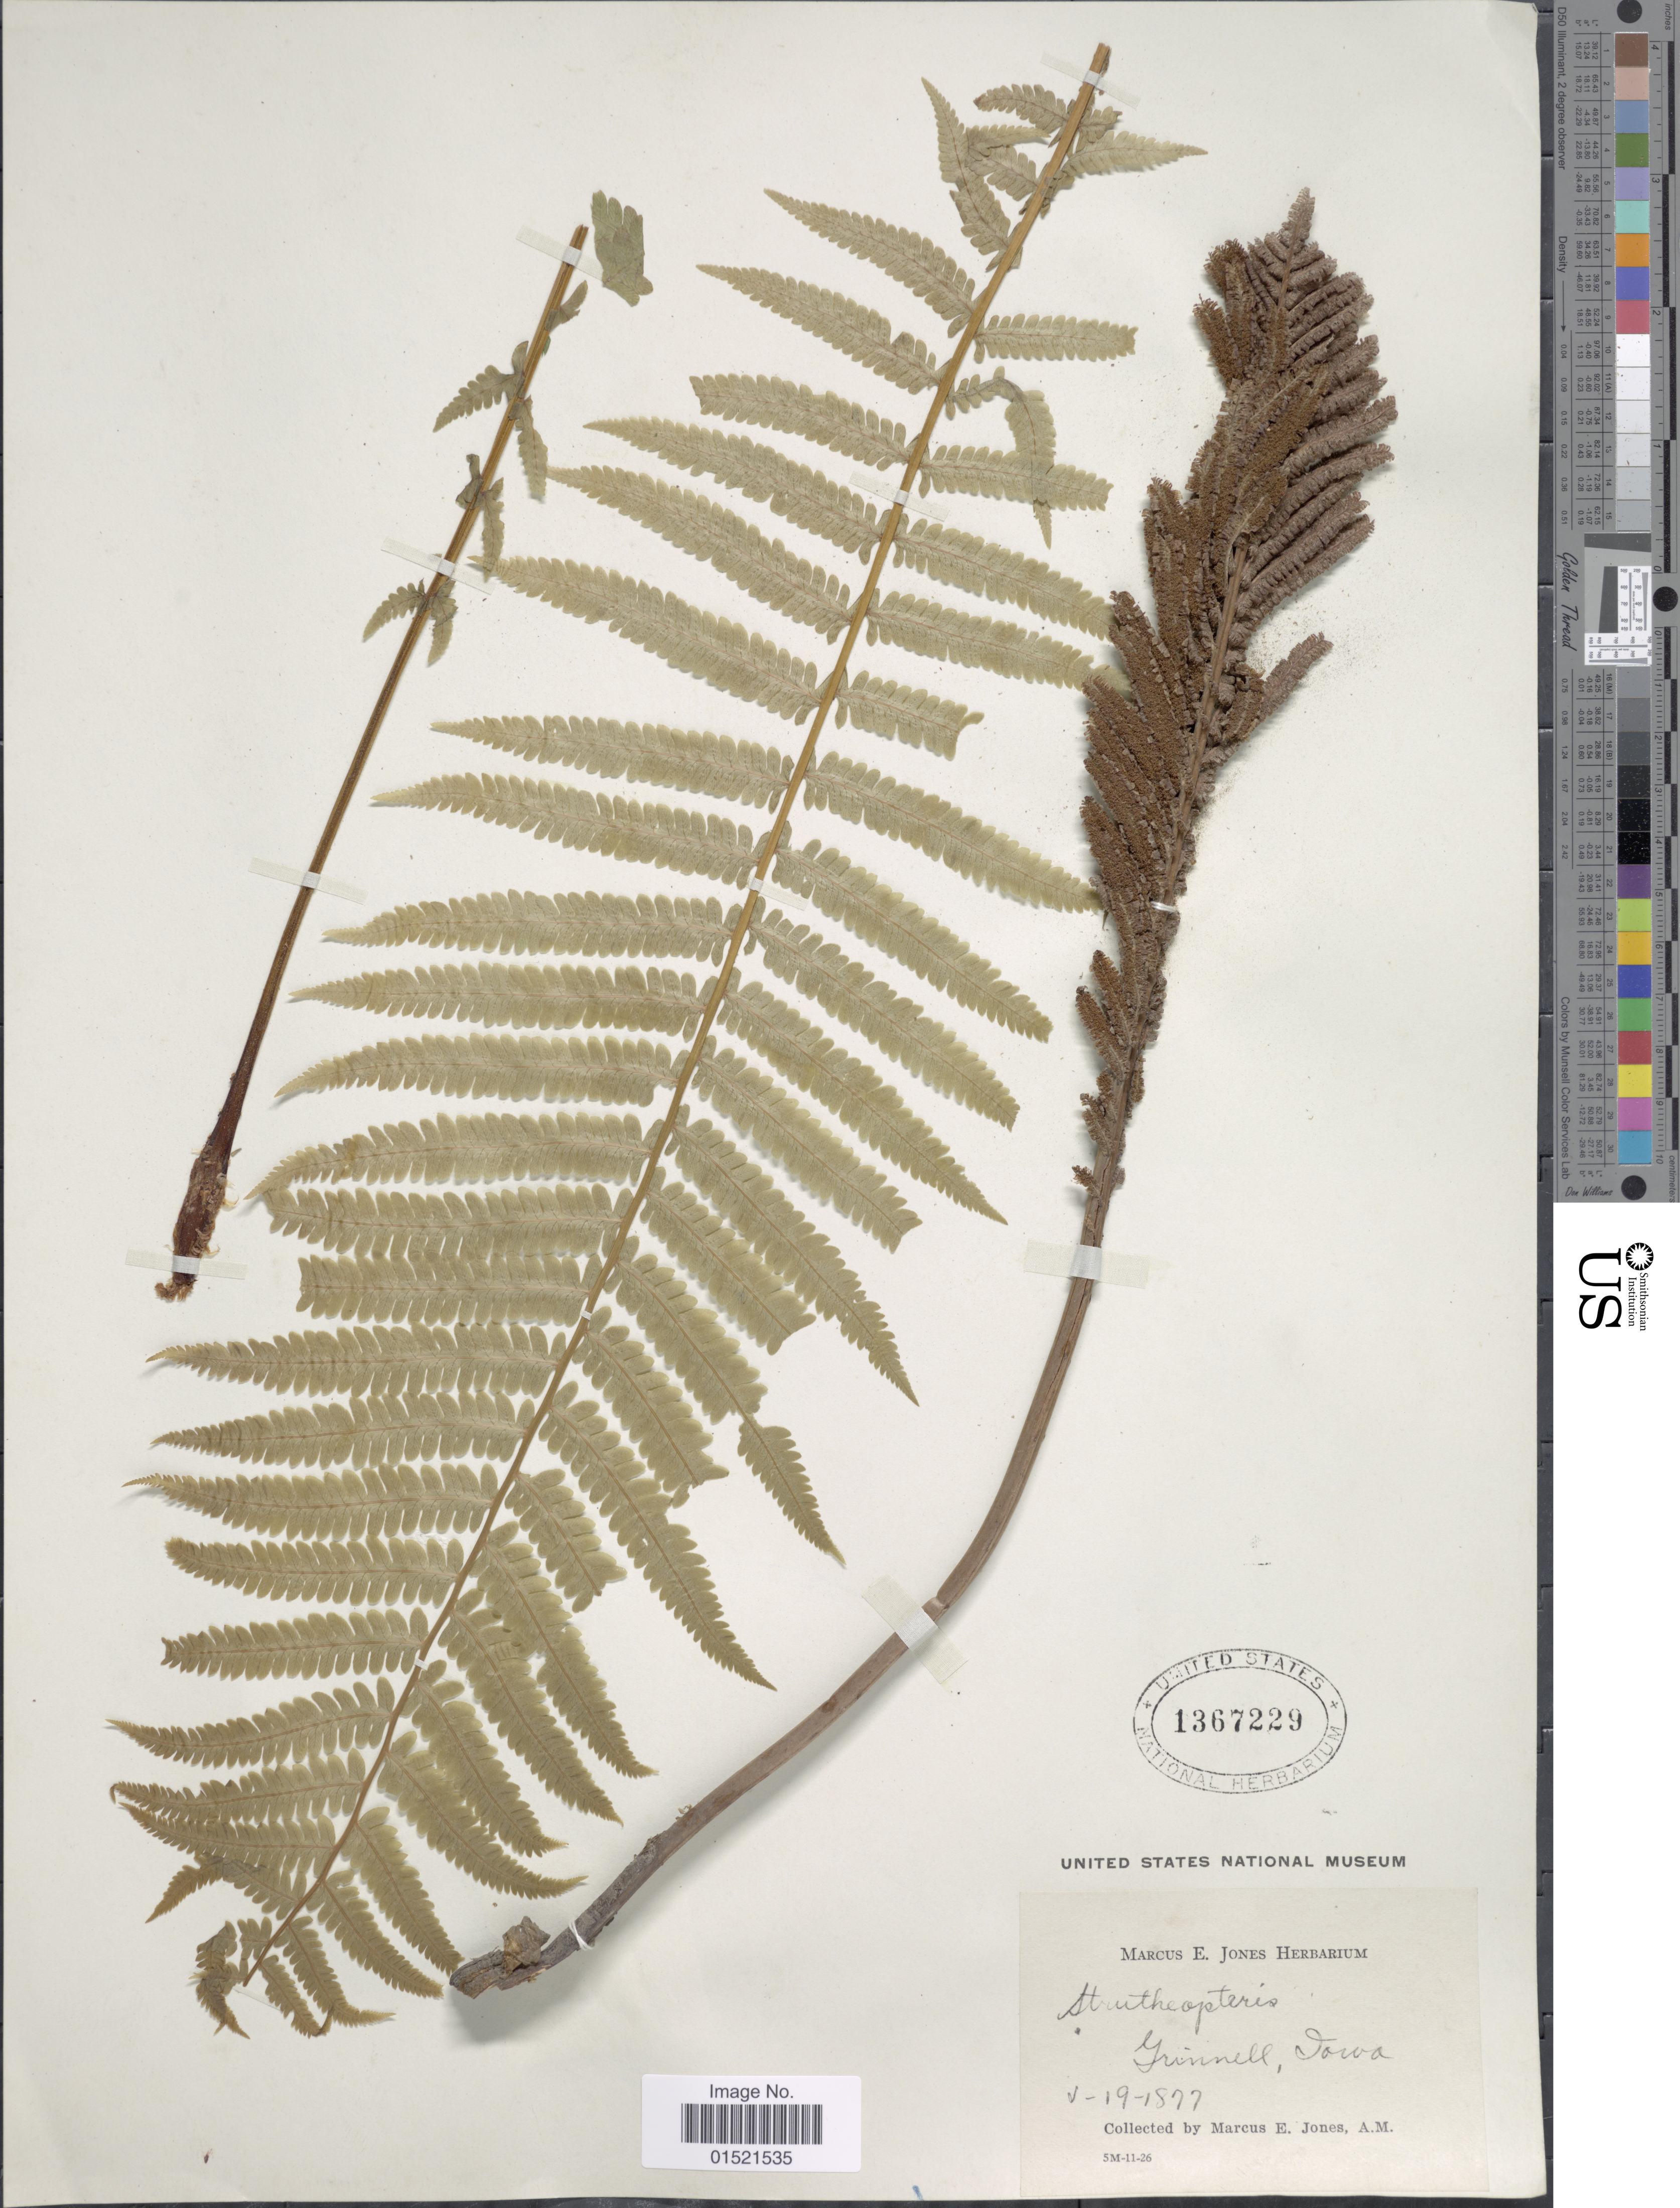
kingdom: Plantae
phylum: Tracheophyta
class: Polypodiopsida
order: Polypodiales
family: Onocleaceae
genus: Matteuccia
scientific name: Matteuccia struthiopteris var. pensylvanica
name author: (Willd.) C.V. Morton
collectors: M. E. Jones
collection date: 1877-01-19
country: United States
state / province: Iowa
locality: Grinnell, Iowa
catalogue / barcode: US 1367229